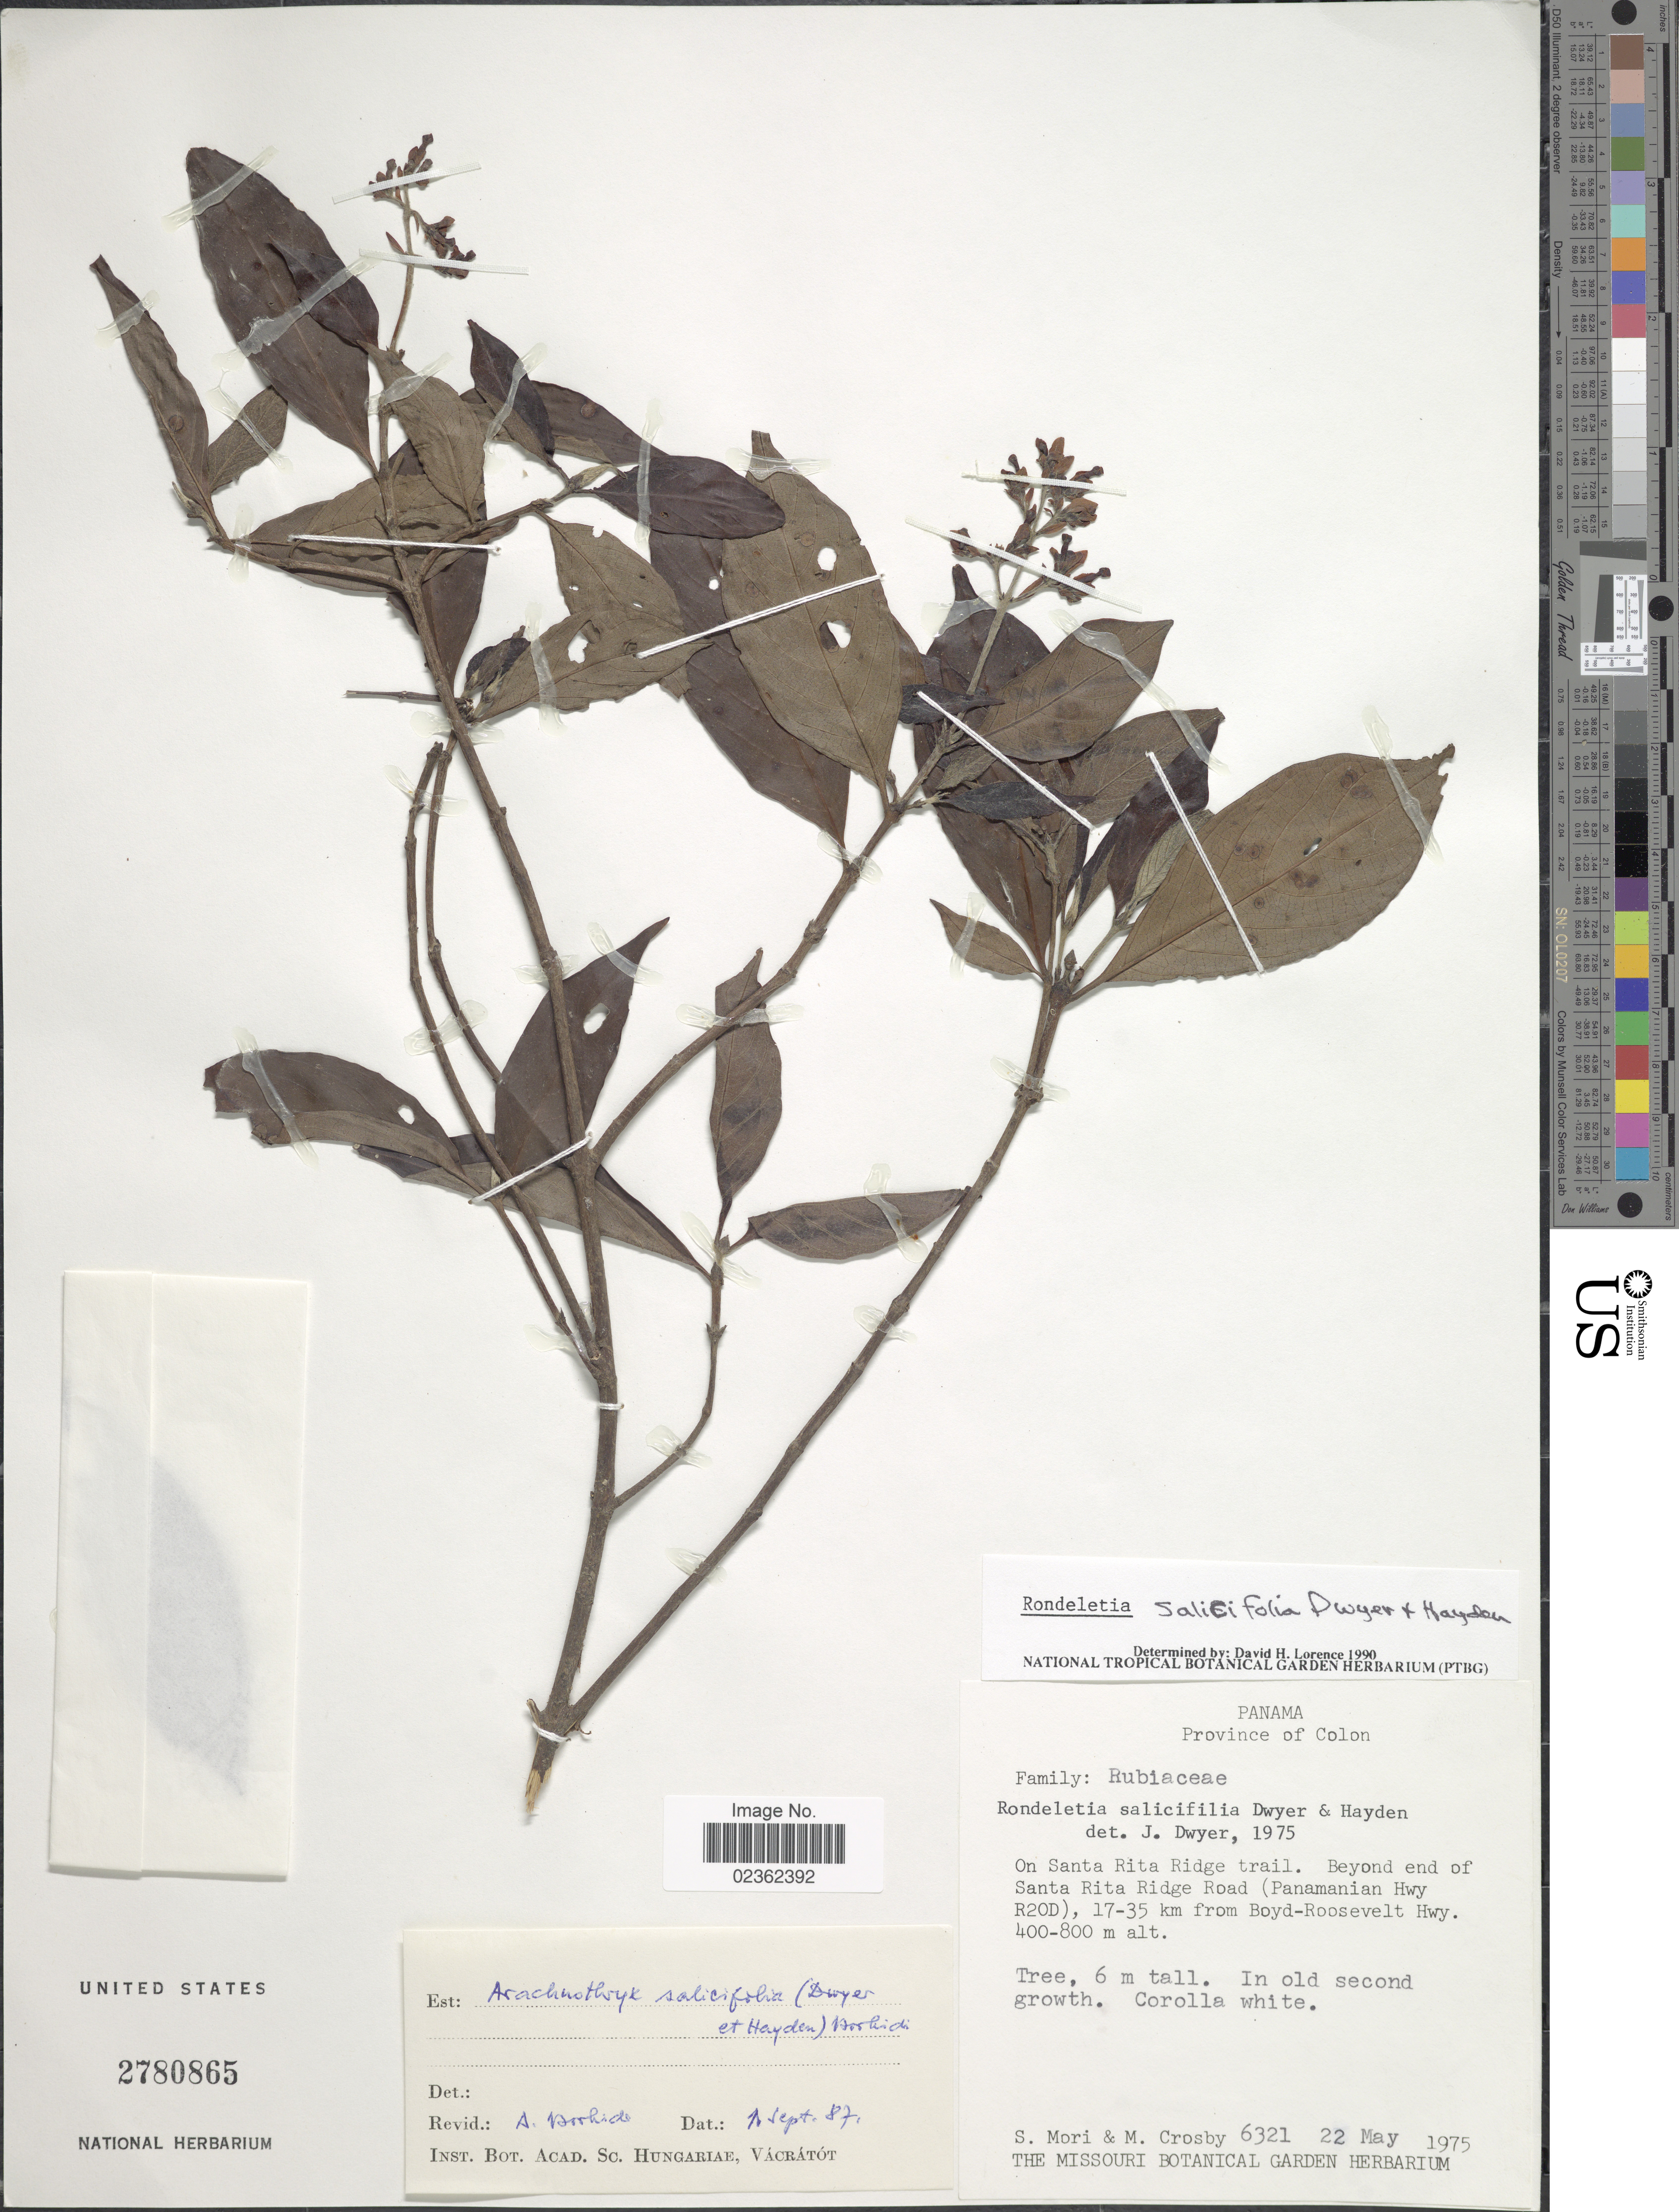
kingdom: Plantae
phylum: Tracheophyta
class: Magnoliopsida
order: Gentianales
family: Rubiaceae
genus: Arachnothryx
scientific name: Arachnothryx salicifolia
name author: (Dwyer & M.V. Hayden) Borhidi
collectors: S. Mori & M. Crosby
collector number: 6321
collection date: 1975-05-22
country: Panama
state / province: Colón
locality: On Santa Rita Ridge trail, beyond end of Santa Rita Ridge Road (Panamerican Hwy R20D), 17-35 km from Boyd-Roosevelt Hwy.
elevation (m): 400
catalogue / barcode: US 2780865